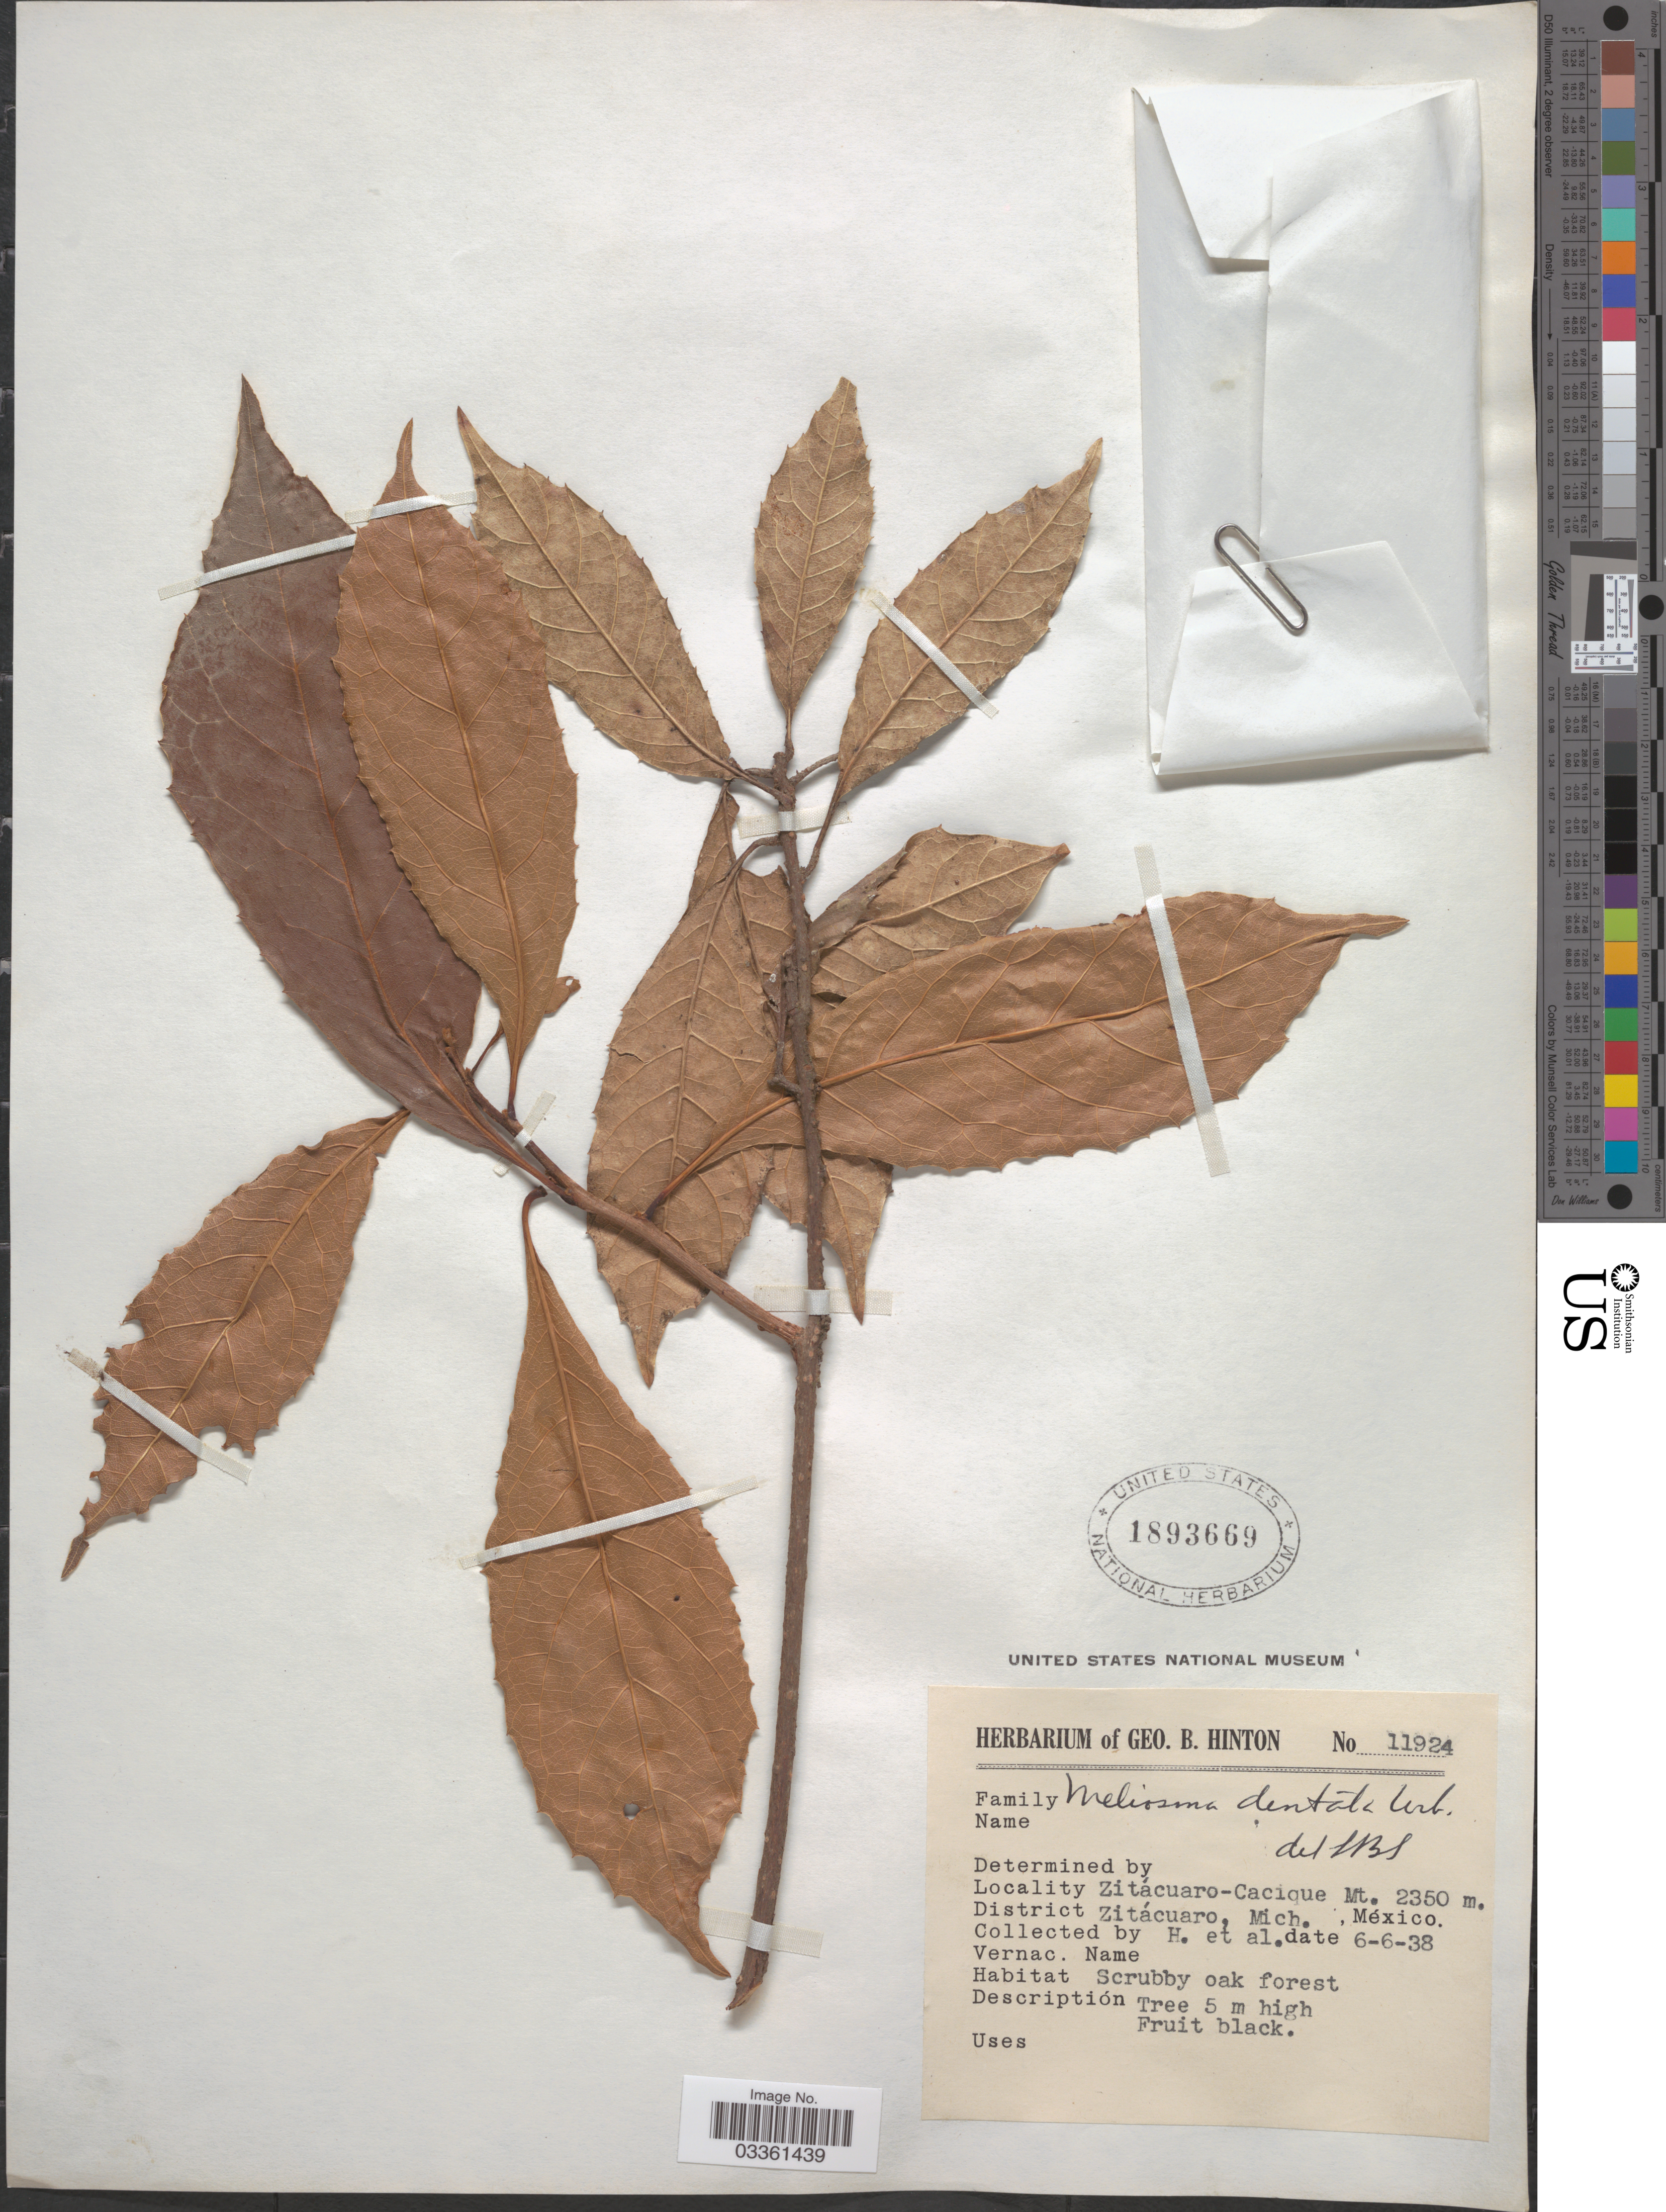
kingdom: Plantae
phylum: Tracheophyta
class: Magnoliopsida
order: Proteales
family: Sabiaceae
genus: Meliosma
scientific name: Meliosma dentata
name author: (Liebm.) Urb.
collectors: G. B. Hinton & et al.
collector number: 11924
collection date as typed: Transcribed d/m/y: 6/6/38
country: Mexico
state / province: Michoacán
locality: Zitácuaro-Cacique Mt. District Zitácuaro.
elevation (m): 2350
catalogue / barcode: US 1893669